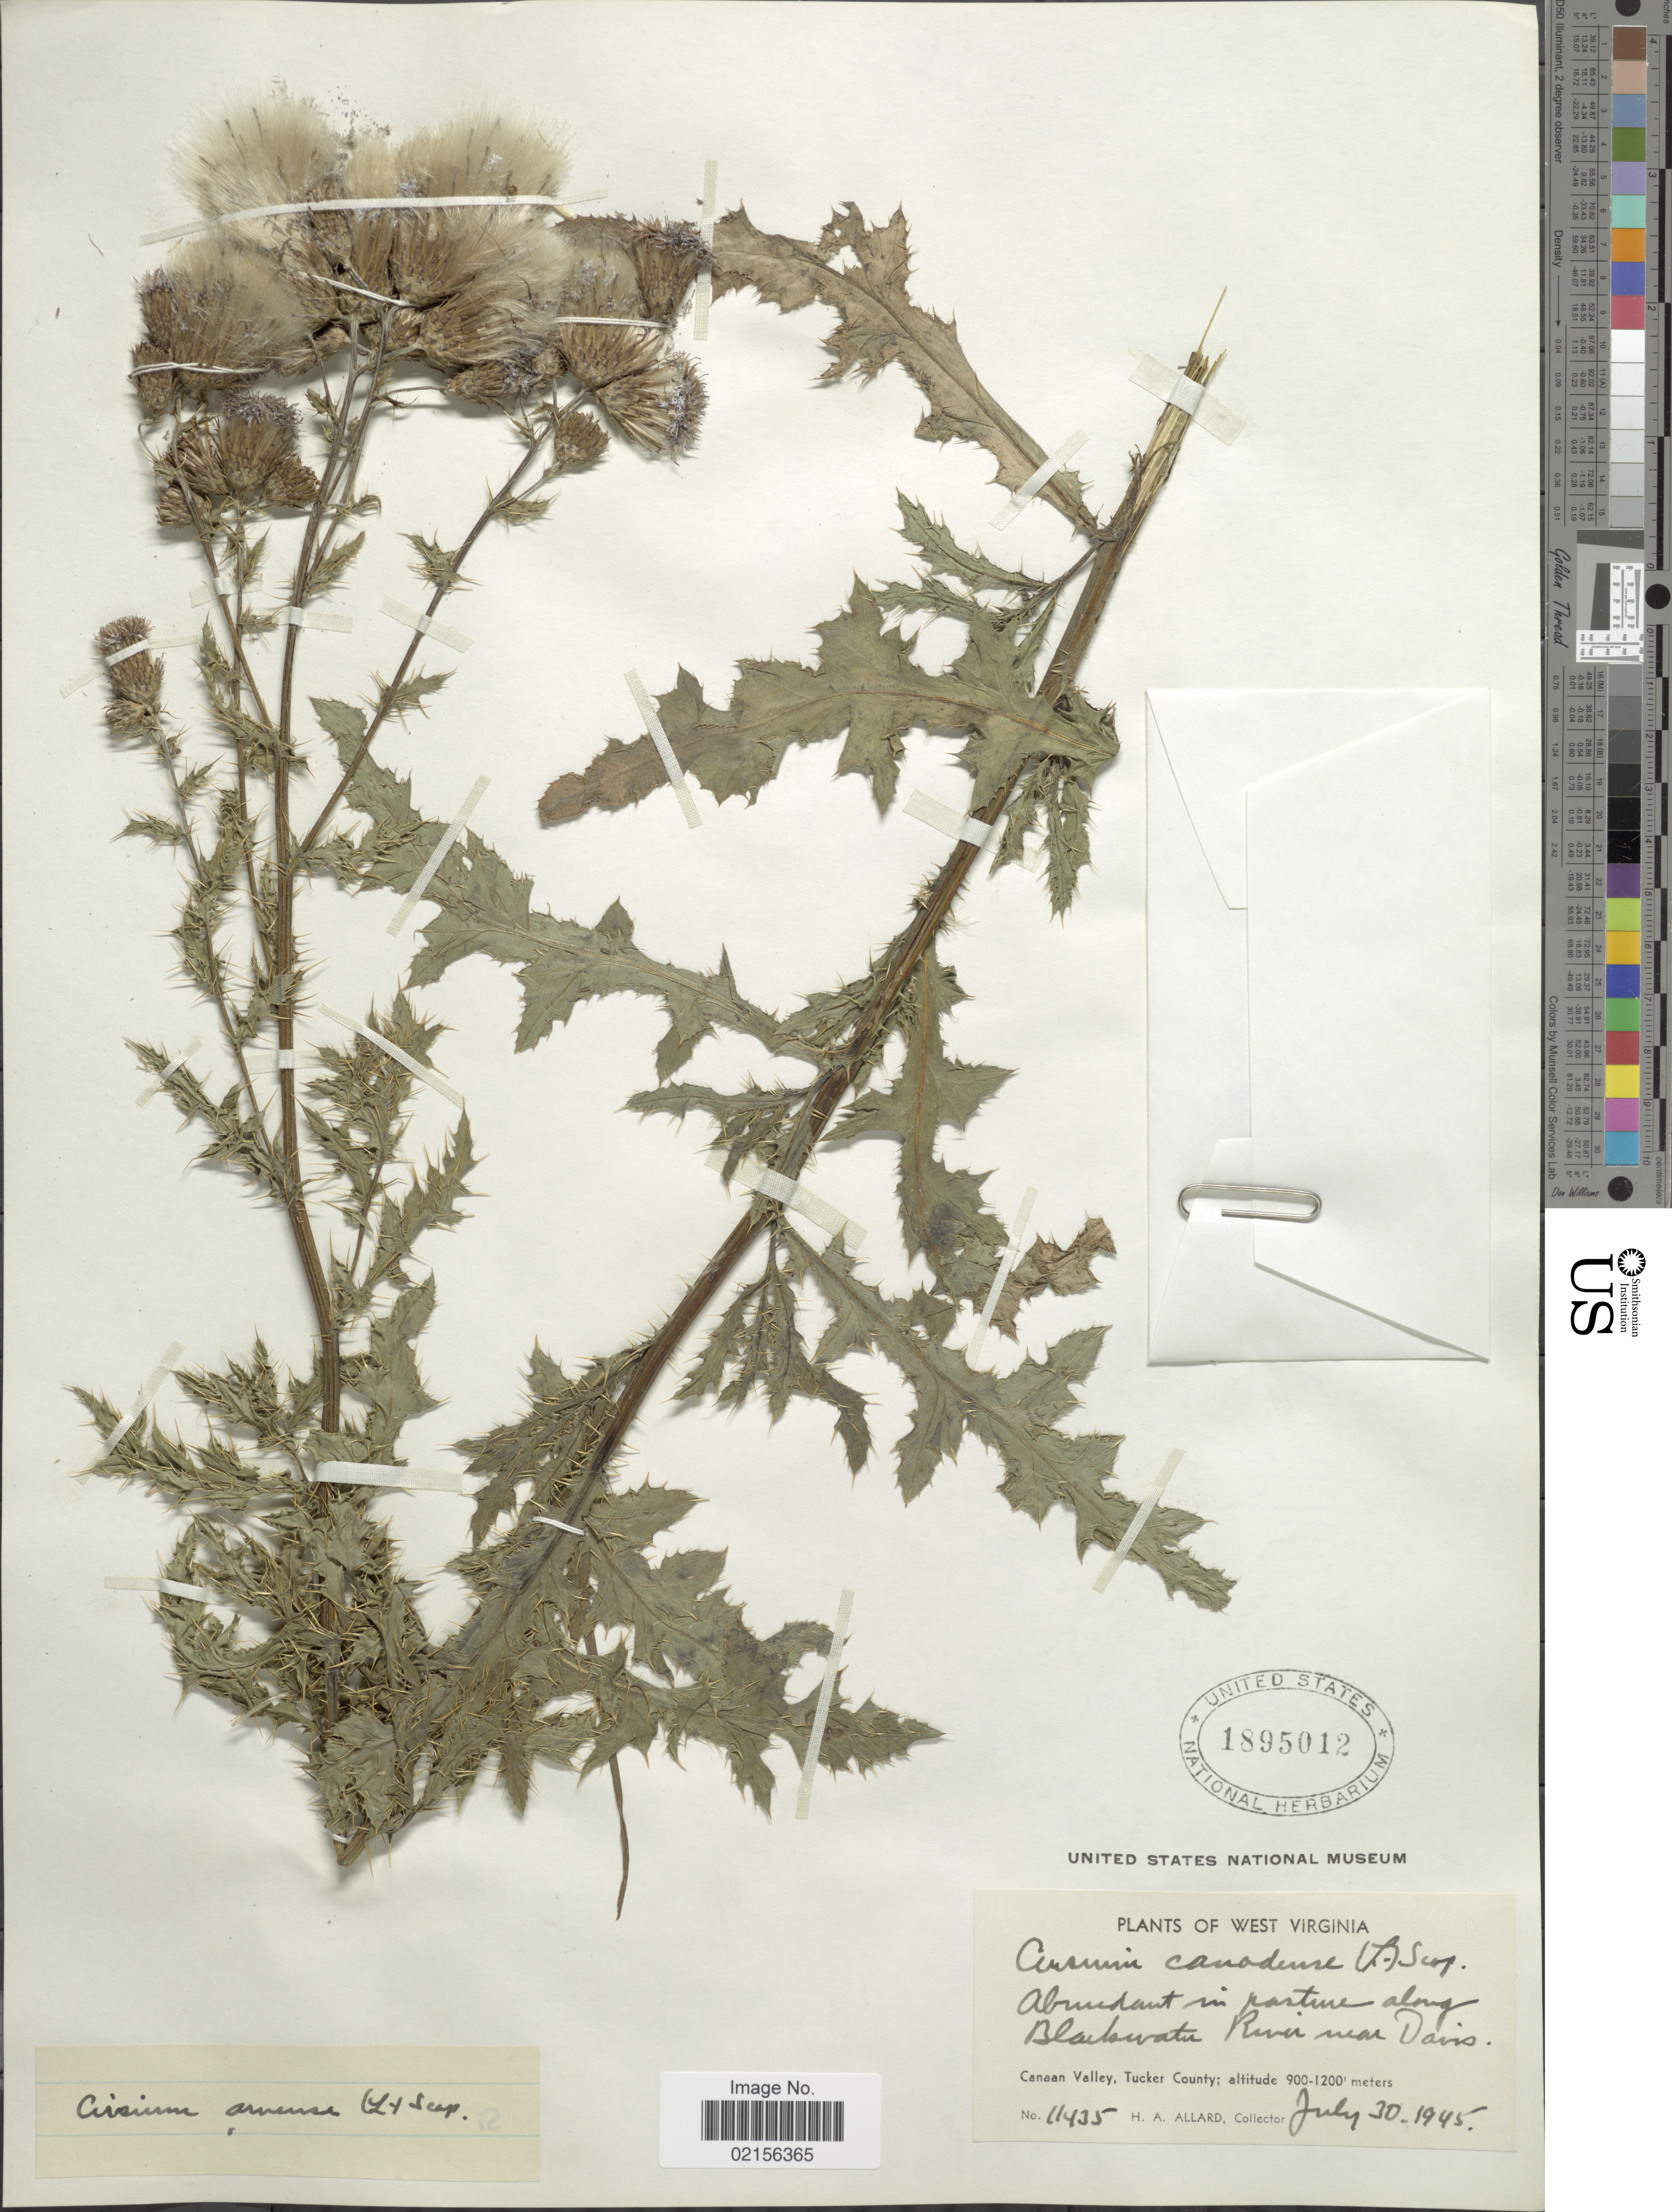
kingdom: Plantae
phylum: Tracheophyta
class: Magnoliopsida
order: Asterales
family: Asteraceae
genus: Cirsium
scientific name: Cirsium arvense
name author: (L.) Scop.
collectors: H. A. Allard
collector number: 11435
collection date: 1945-07-30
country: United States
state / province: West Virginia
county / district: Tucker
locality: Abundant in pasture along Blackwater River near Davis, Canaan Valley, Tucker County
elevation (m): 900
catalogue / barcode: US 1895012